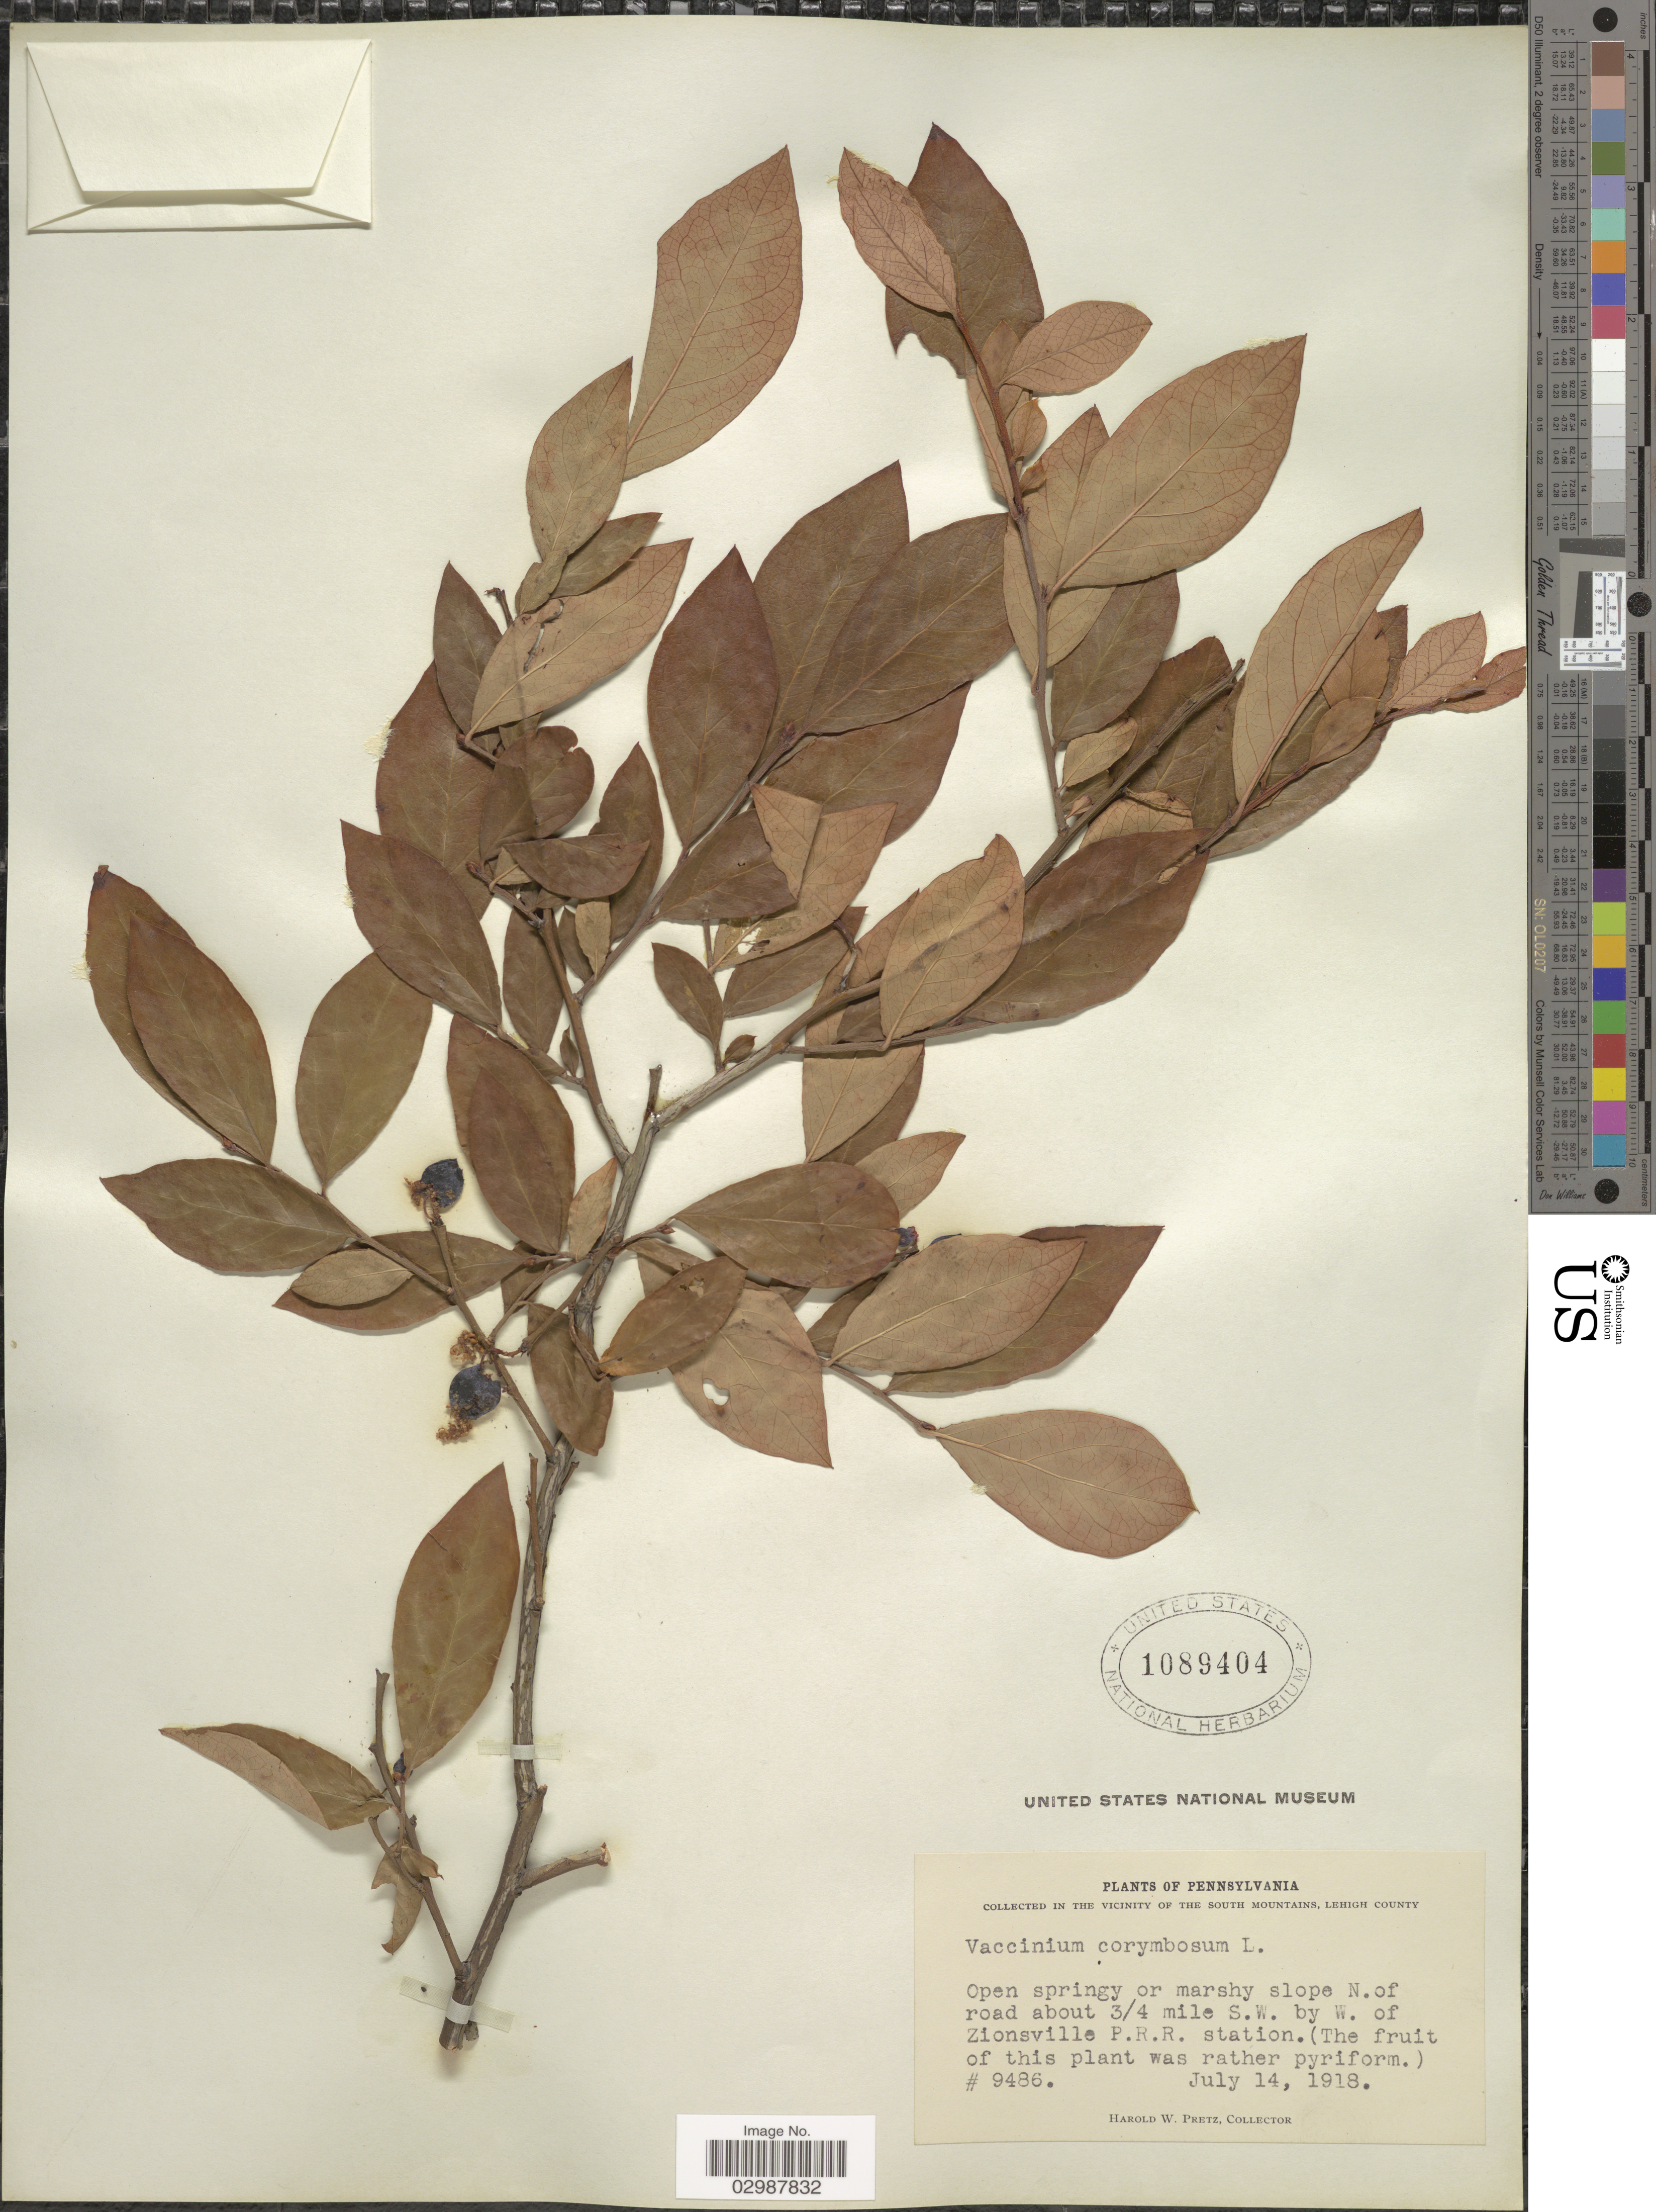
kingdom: Plantae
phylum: Tracheophyta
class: Magnoliopsida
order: Ericales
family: Ericaceae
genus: Vaccinium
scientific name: Vaccinium corymbosum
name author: L.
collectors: H. W. Pretz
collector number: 9486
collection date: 1918-07-14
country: United States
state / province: Pennsylvania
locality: In the Vicinity of the South Mountains, Lehigh County. Open springy or marshy slope N. of road about 3/4 mile S.W. by W. of Zionsville P.R.R. station.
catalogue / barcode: US 1089404